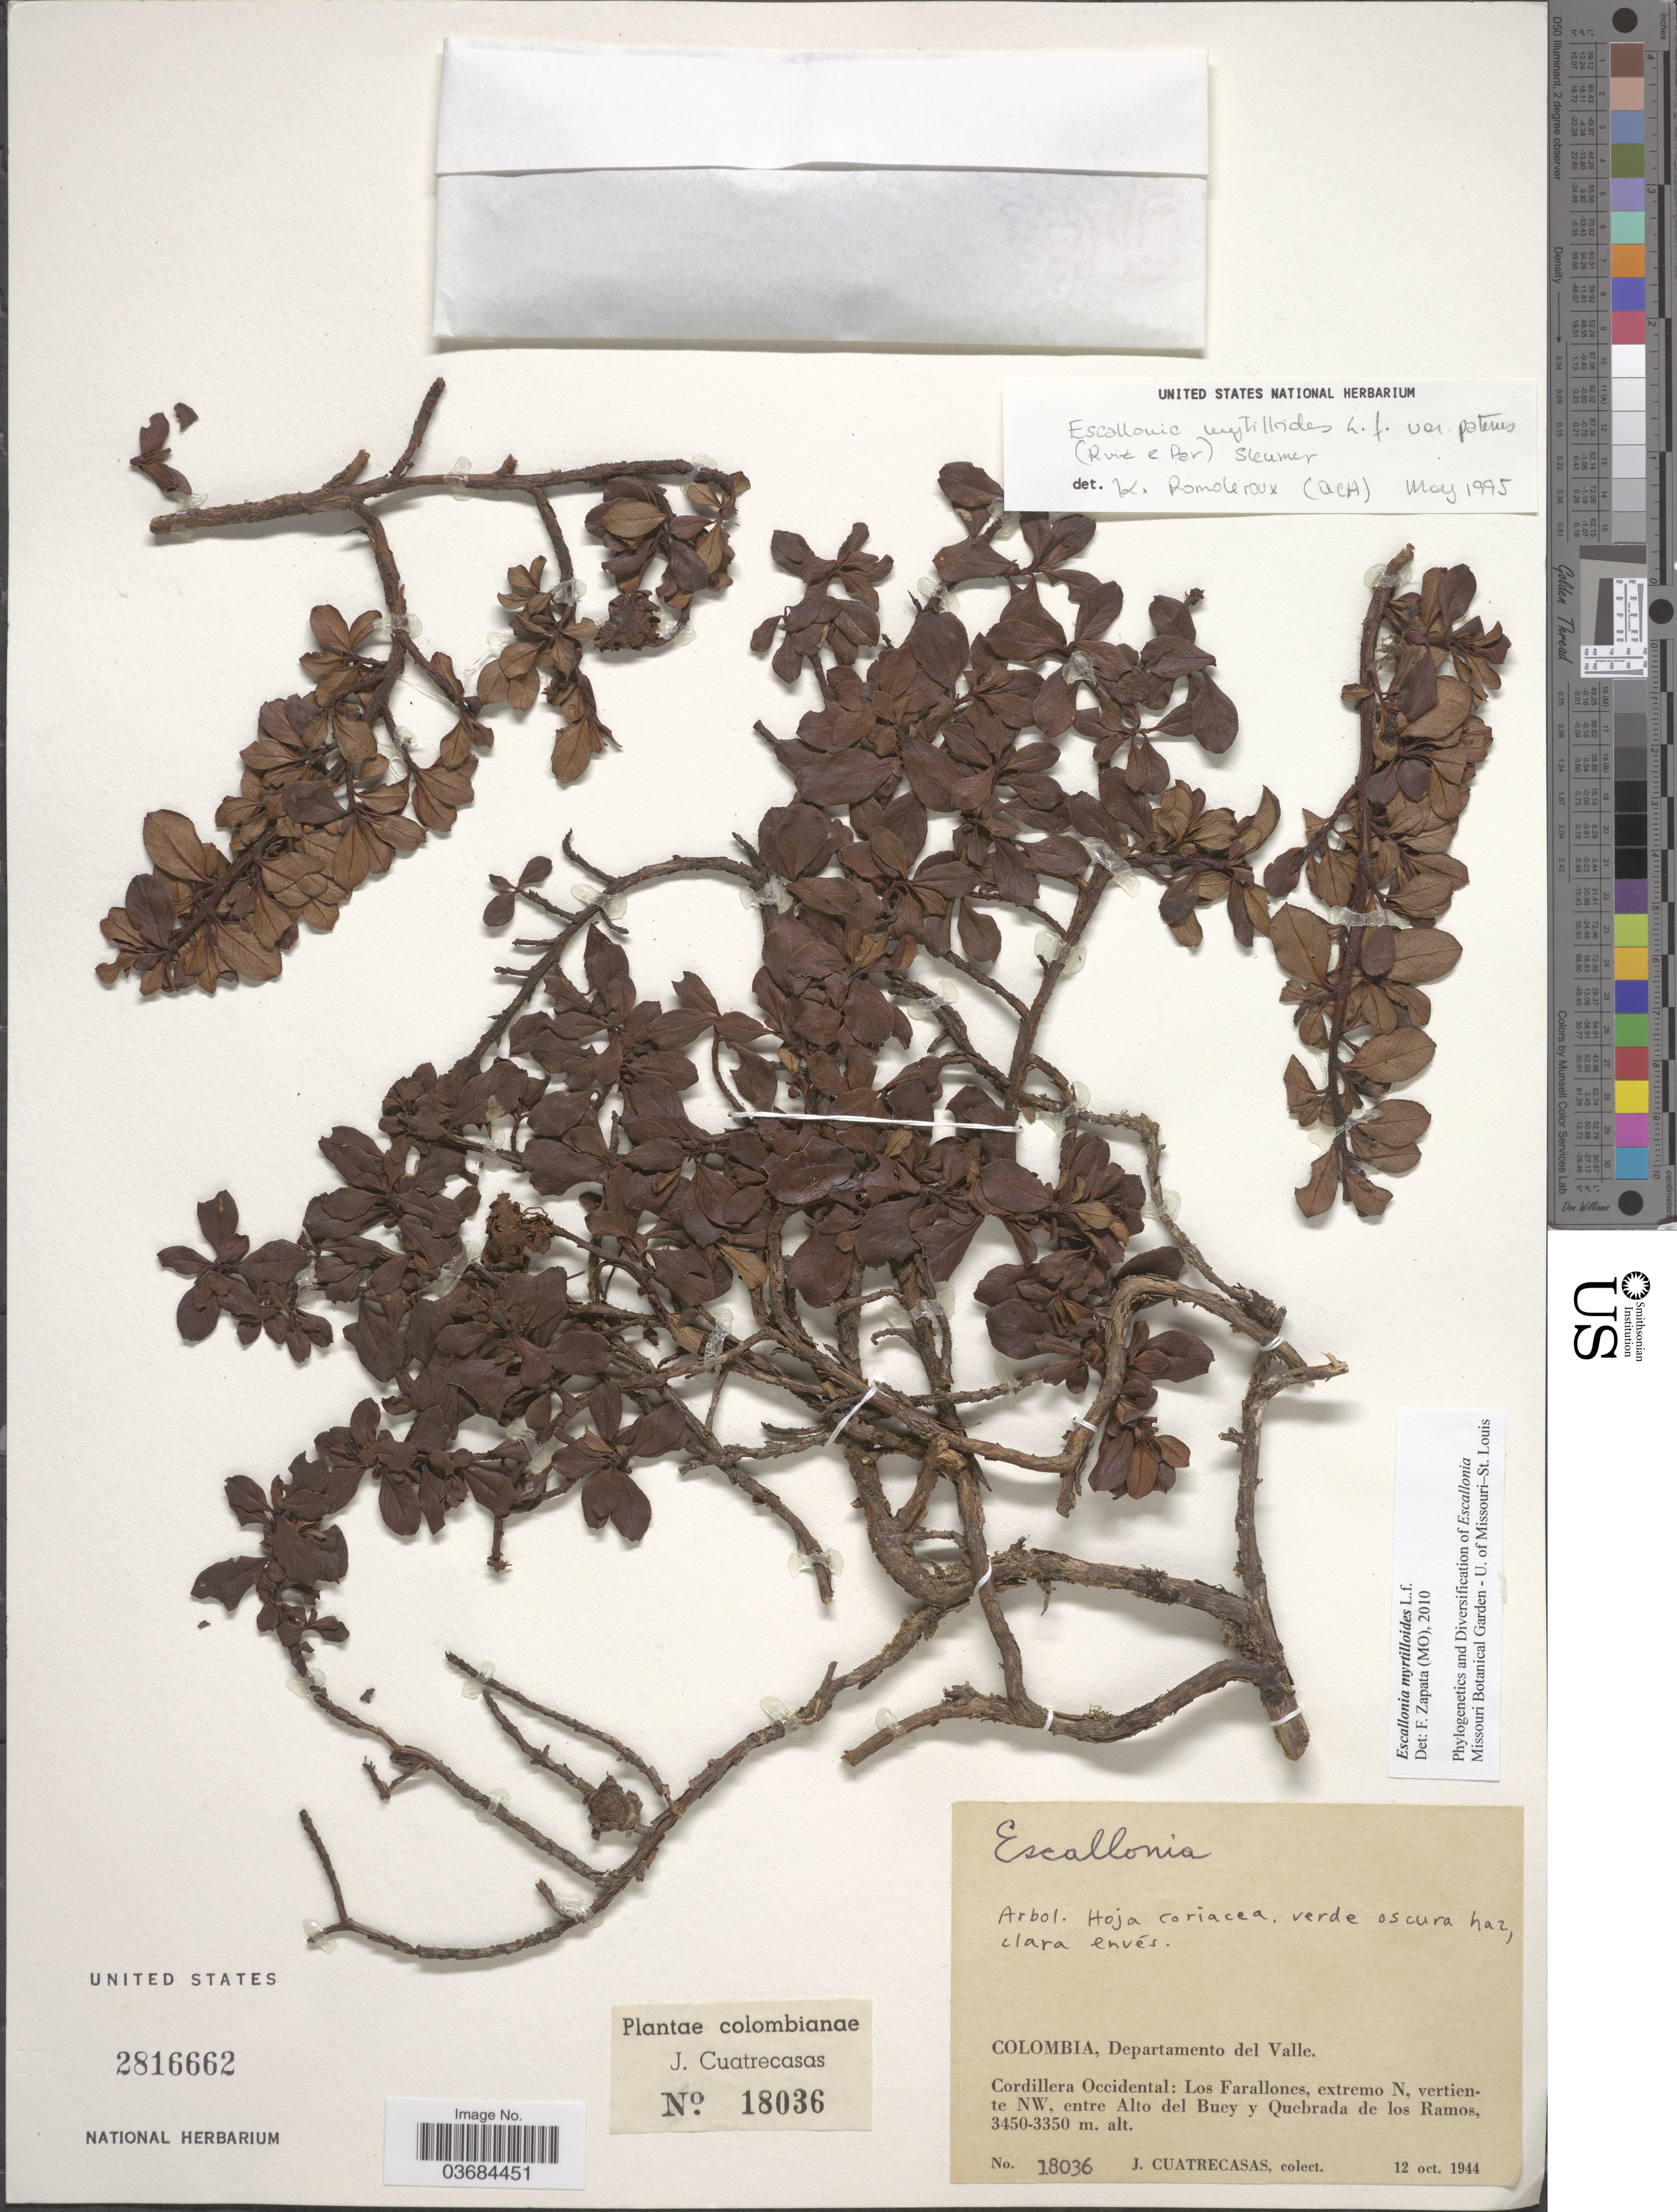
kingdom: Plantae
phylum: Tracheophyta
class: Magnoliopsida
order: Escalloniales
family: Escalloniaceae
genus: Escallonia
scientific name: Escallonia myrtilloides var. myrtilloides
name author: L. f.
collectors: J. Cuatrecasas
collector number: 18036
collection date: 1944-10-12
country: Colombia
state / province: Valle del Cauca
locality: Departamento del Valle. Cordillera Occidental: Los Farallones, extremo N, vertiente NW, entre Alto del Bucy y Quebrada de los Ramos.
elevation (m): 3350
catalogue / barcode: US 2816662